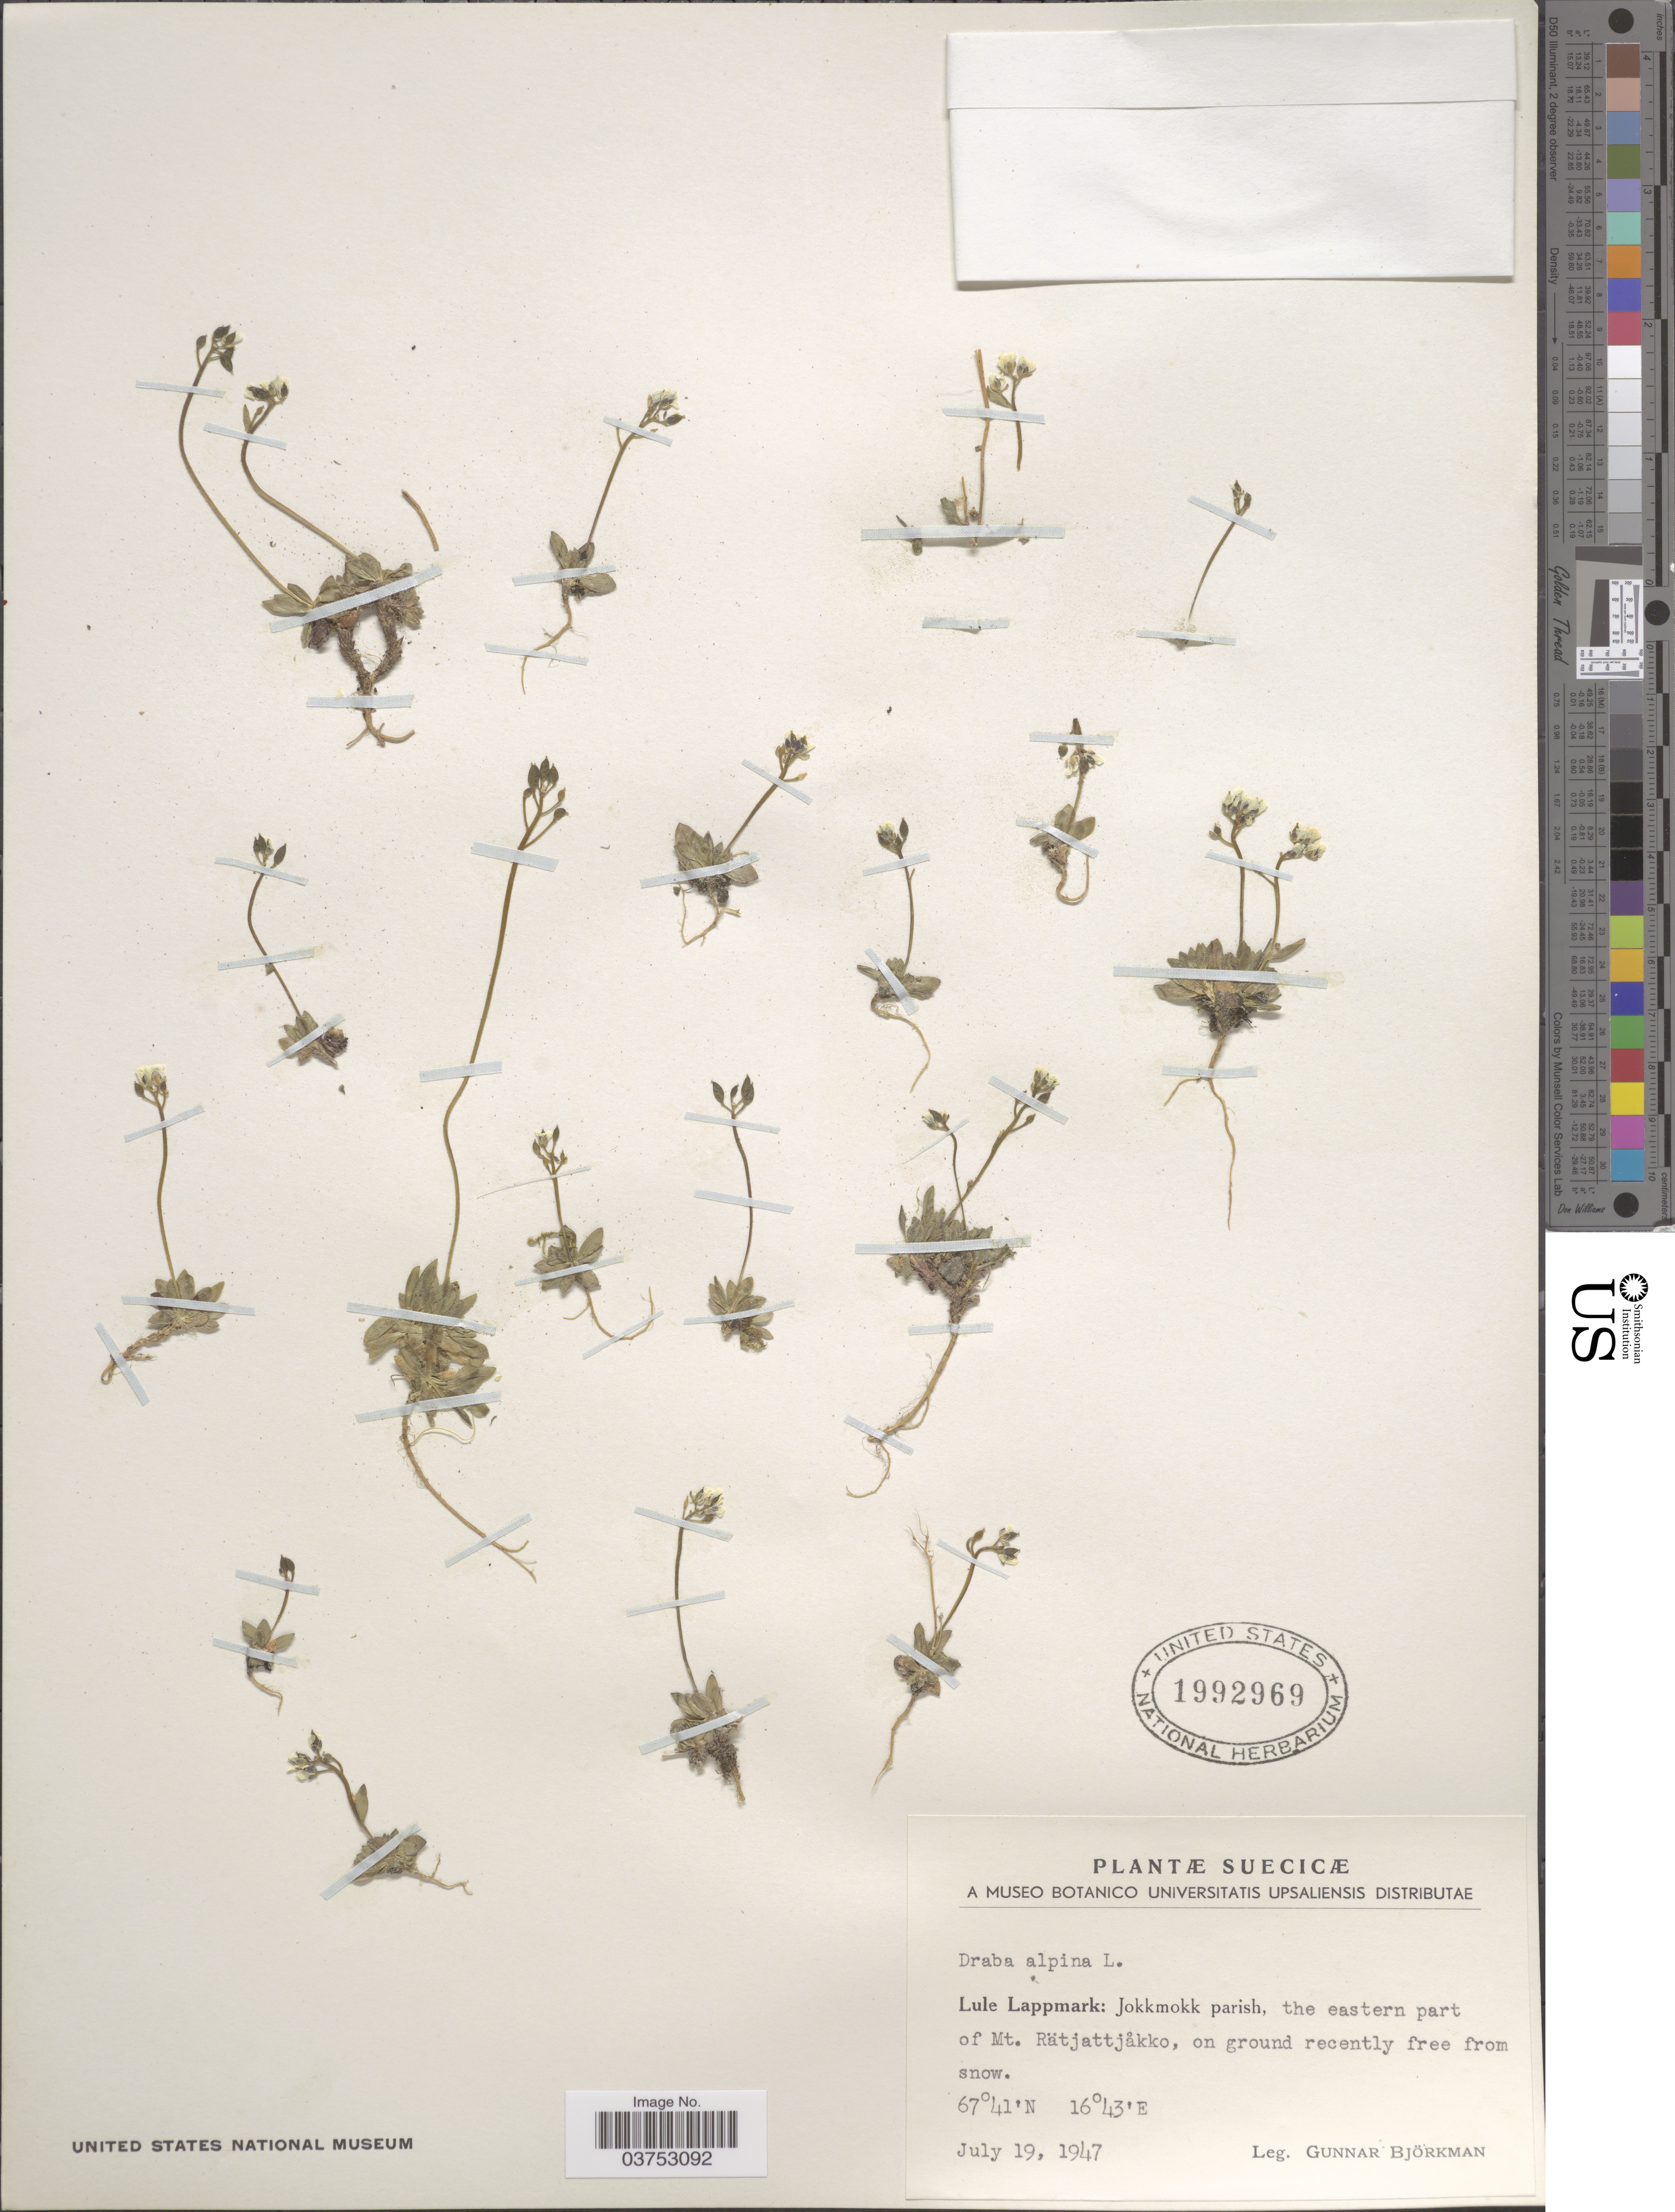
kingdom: Plantae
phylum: Tracheophyta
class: Magnoliopsida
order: Brassicales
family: Brassicaceae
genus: Draba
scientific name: Draba alpina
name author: L.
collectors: G. Bjorkman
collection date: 1947-07-19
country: Sweden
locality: Suecicæ. Lule Lappmark: Jokkmokk parish, the eastern part of Mt. Rätjattjåkko.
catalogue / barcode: US 1992969